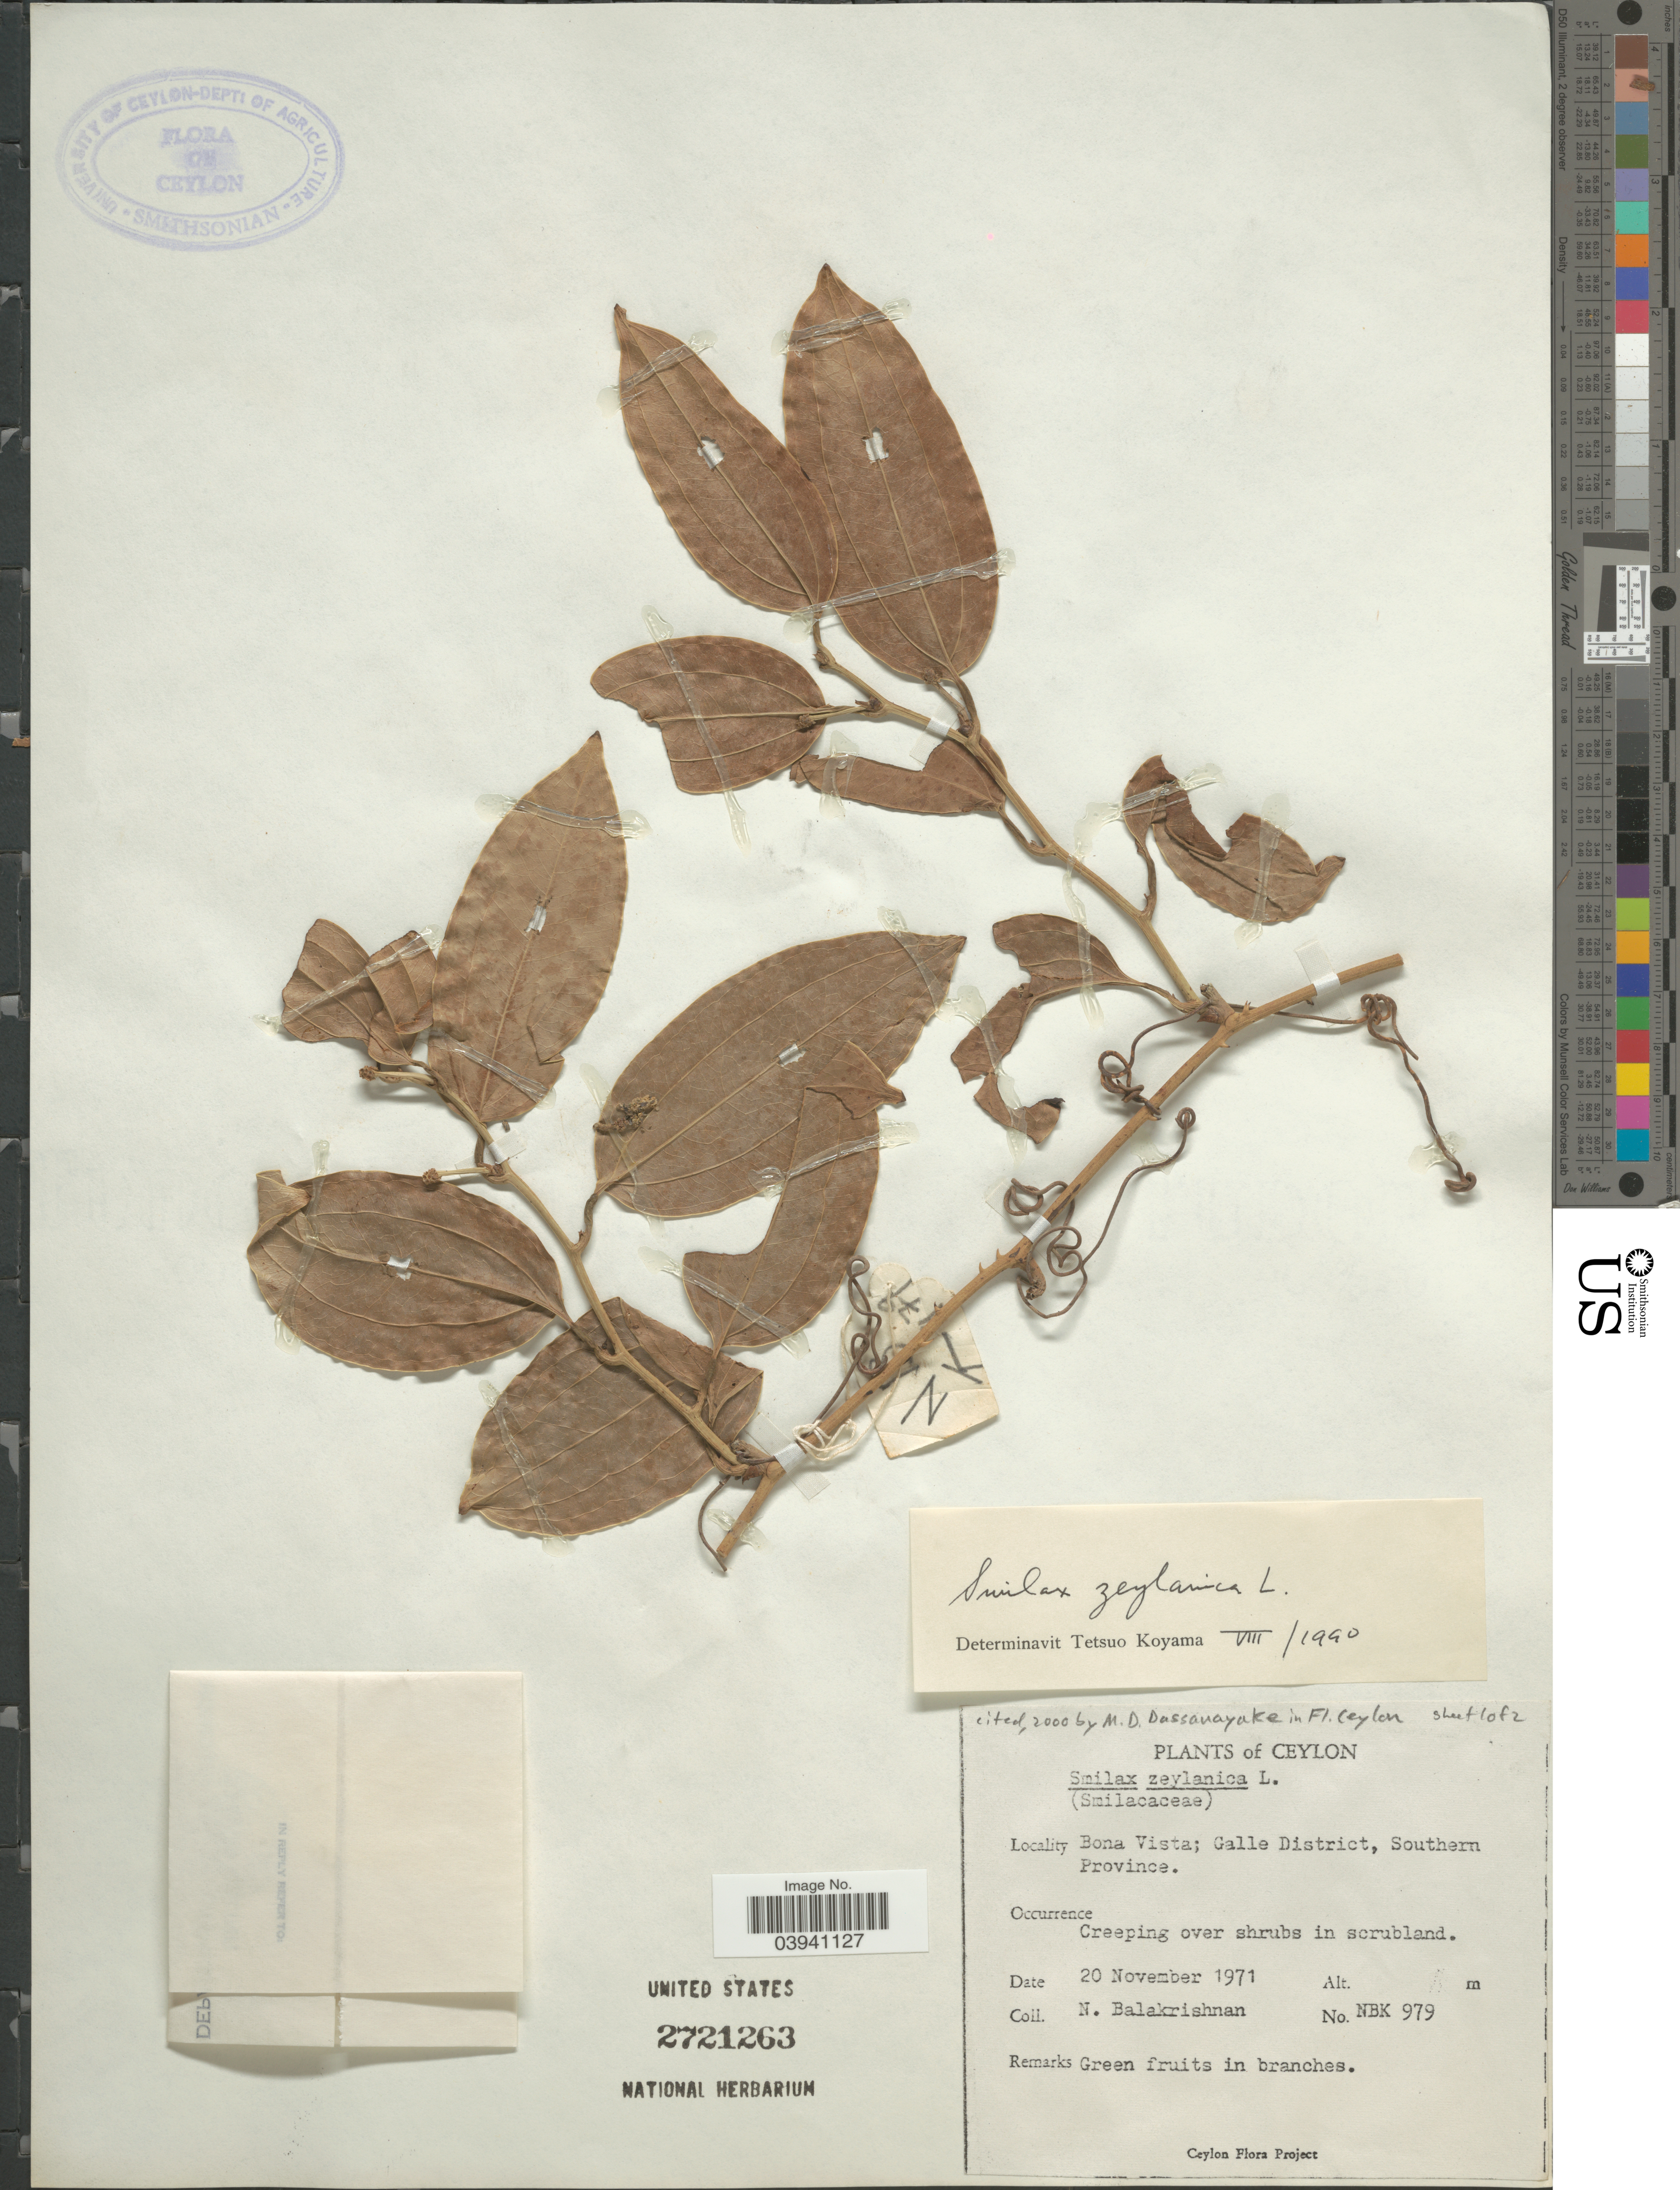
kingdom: Plantae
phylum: Tracheophyta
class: Liliopsida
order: Liliales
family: Smilacaceae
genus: Smilax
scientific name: Smilax zeylanica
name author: L.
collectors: N. Balakrishnan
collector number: NBK 979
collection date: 1971-11-20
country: Sri Lanka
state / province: Southern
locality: Ceylon. Bona Vista; Galle District.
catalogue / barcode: US 2721263